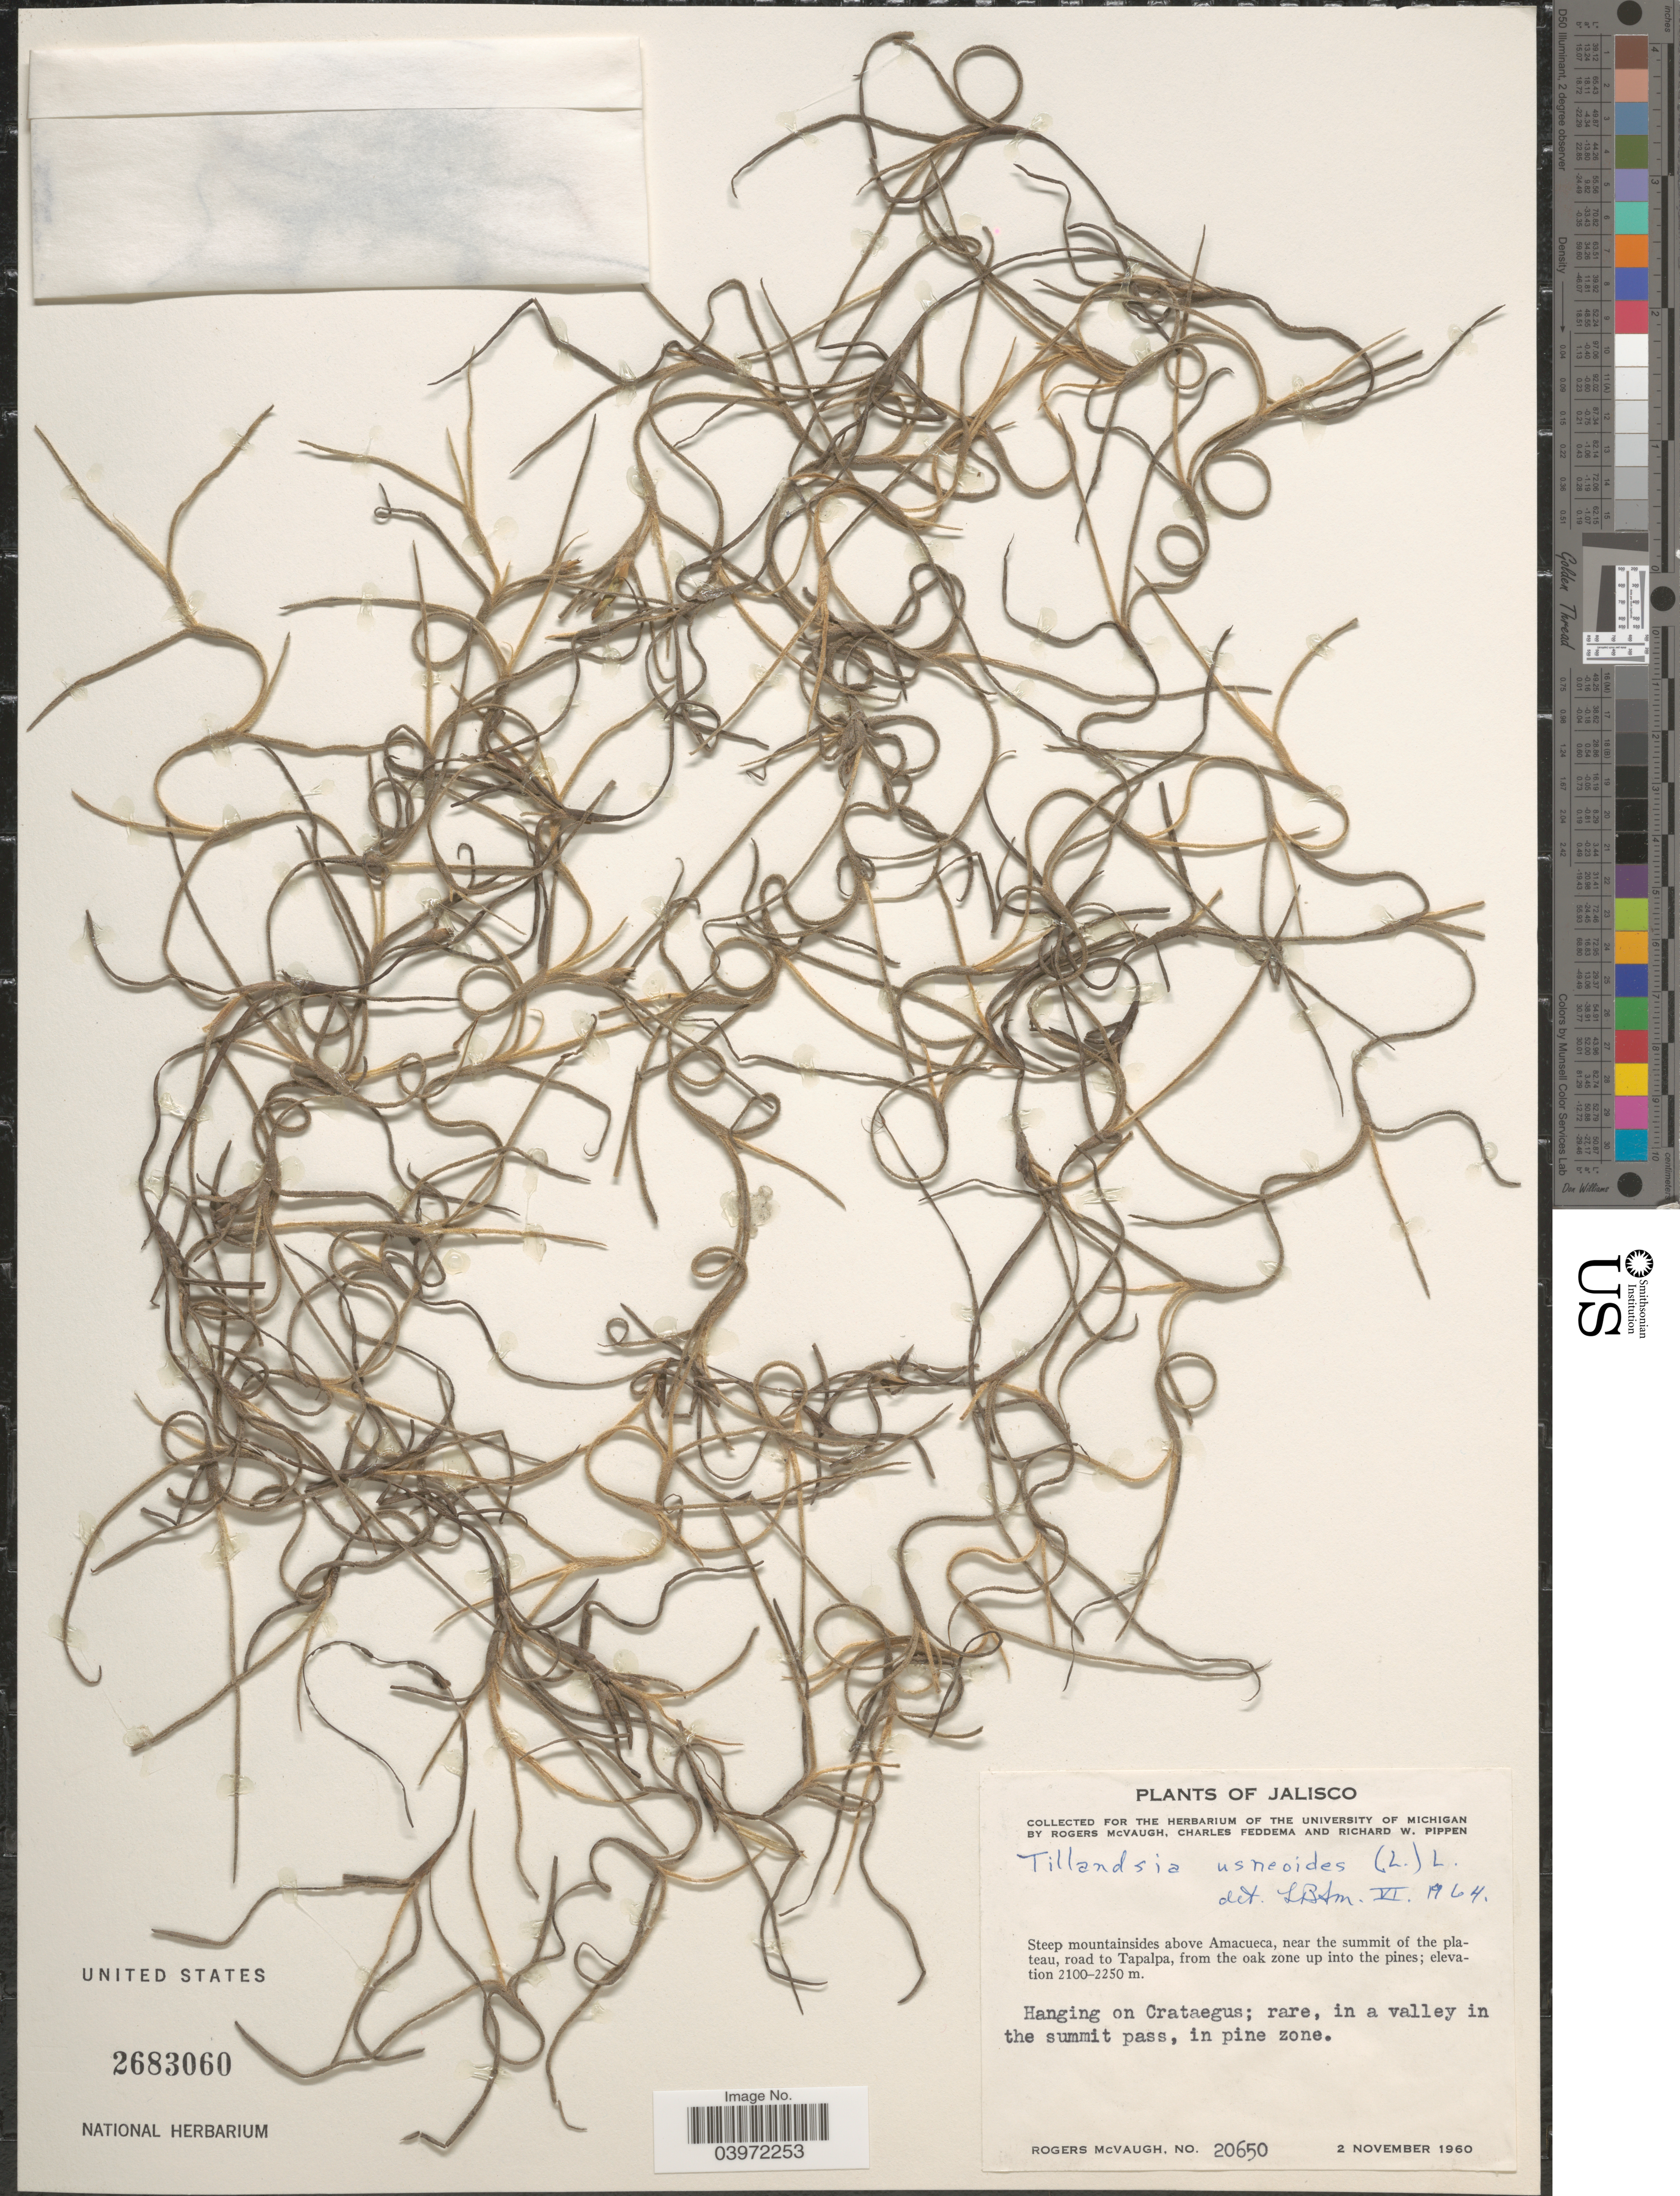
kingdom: Plantae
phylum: Tracheophyta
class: Liliopsida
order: Poales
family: Bromeliaceae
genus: Tillandsia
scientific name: Tillandsia usneoides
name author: (L.) L.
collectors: R. McVaugh, C. Feddema & R. W. Pippen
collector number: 20650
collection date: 1960-11-02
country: Mexico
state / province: Jalisco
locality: Steep mountainsides above Amacueca, near the summit of the plateau, road to Tapalpa, from the oak zone up into the pines. In a valley in the summit pass, in pine zone.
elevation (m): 2100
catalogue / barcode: US 2683060